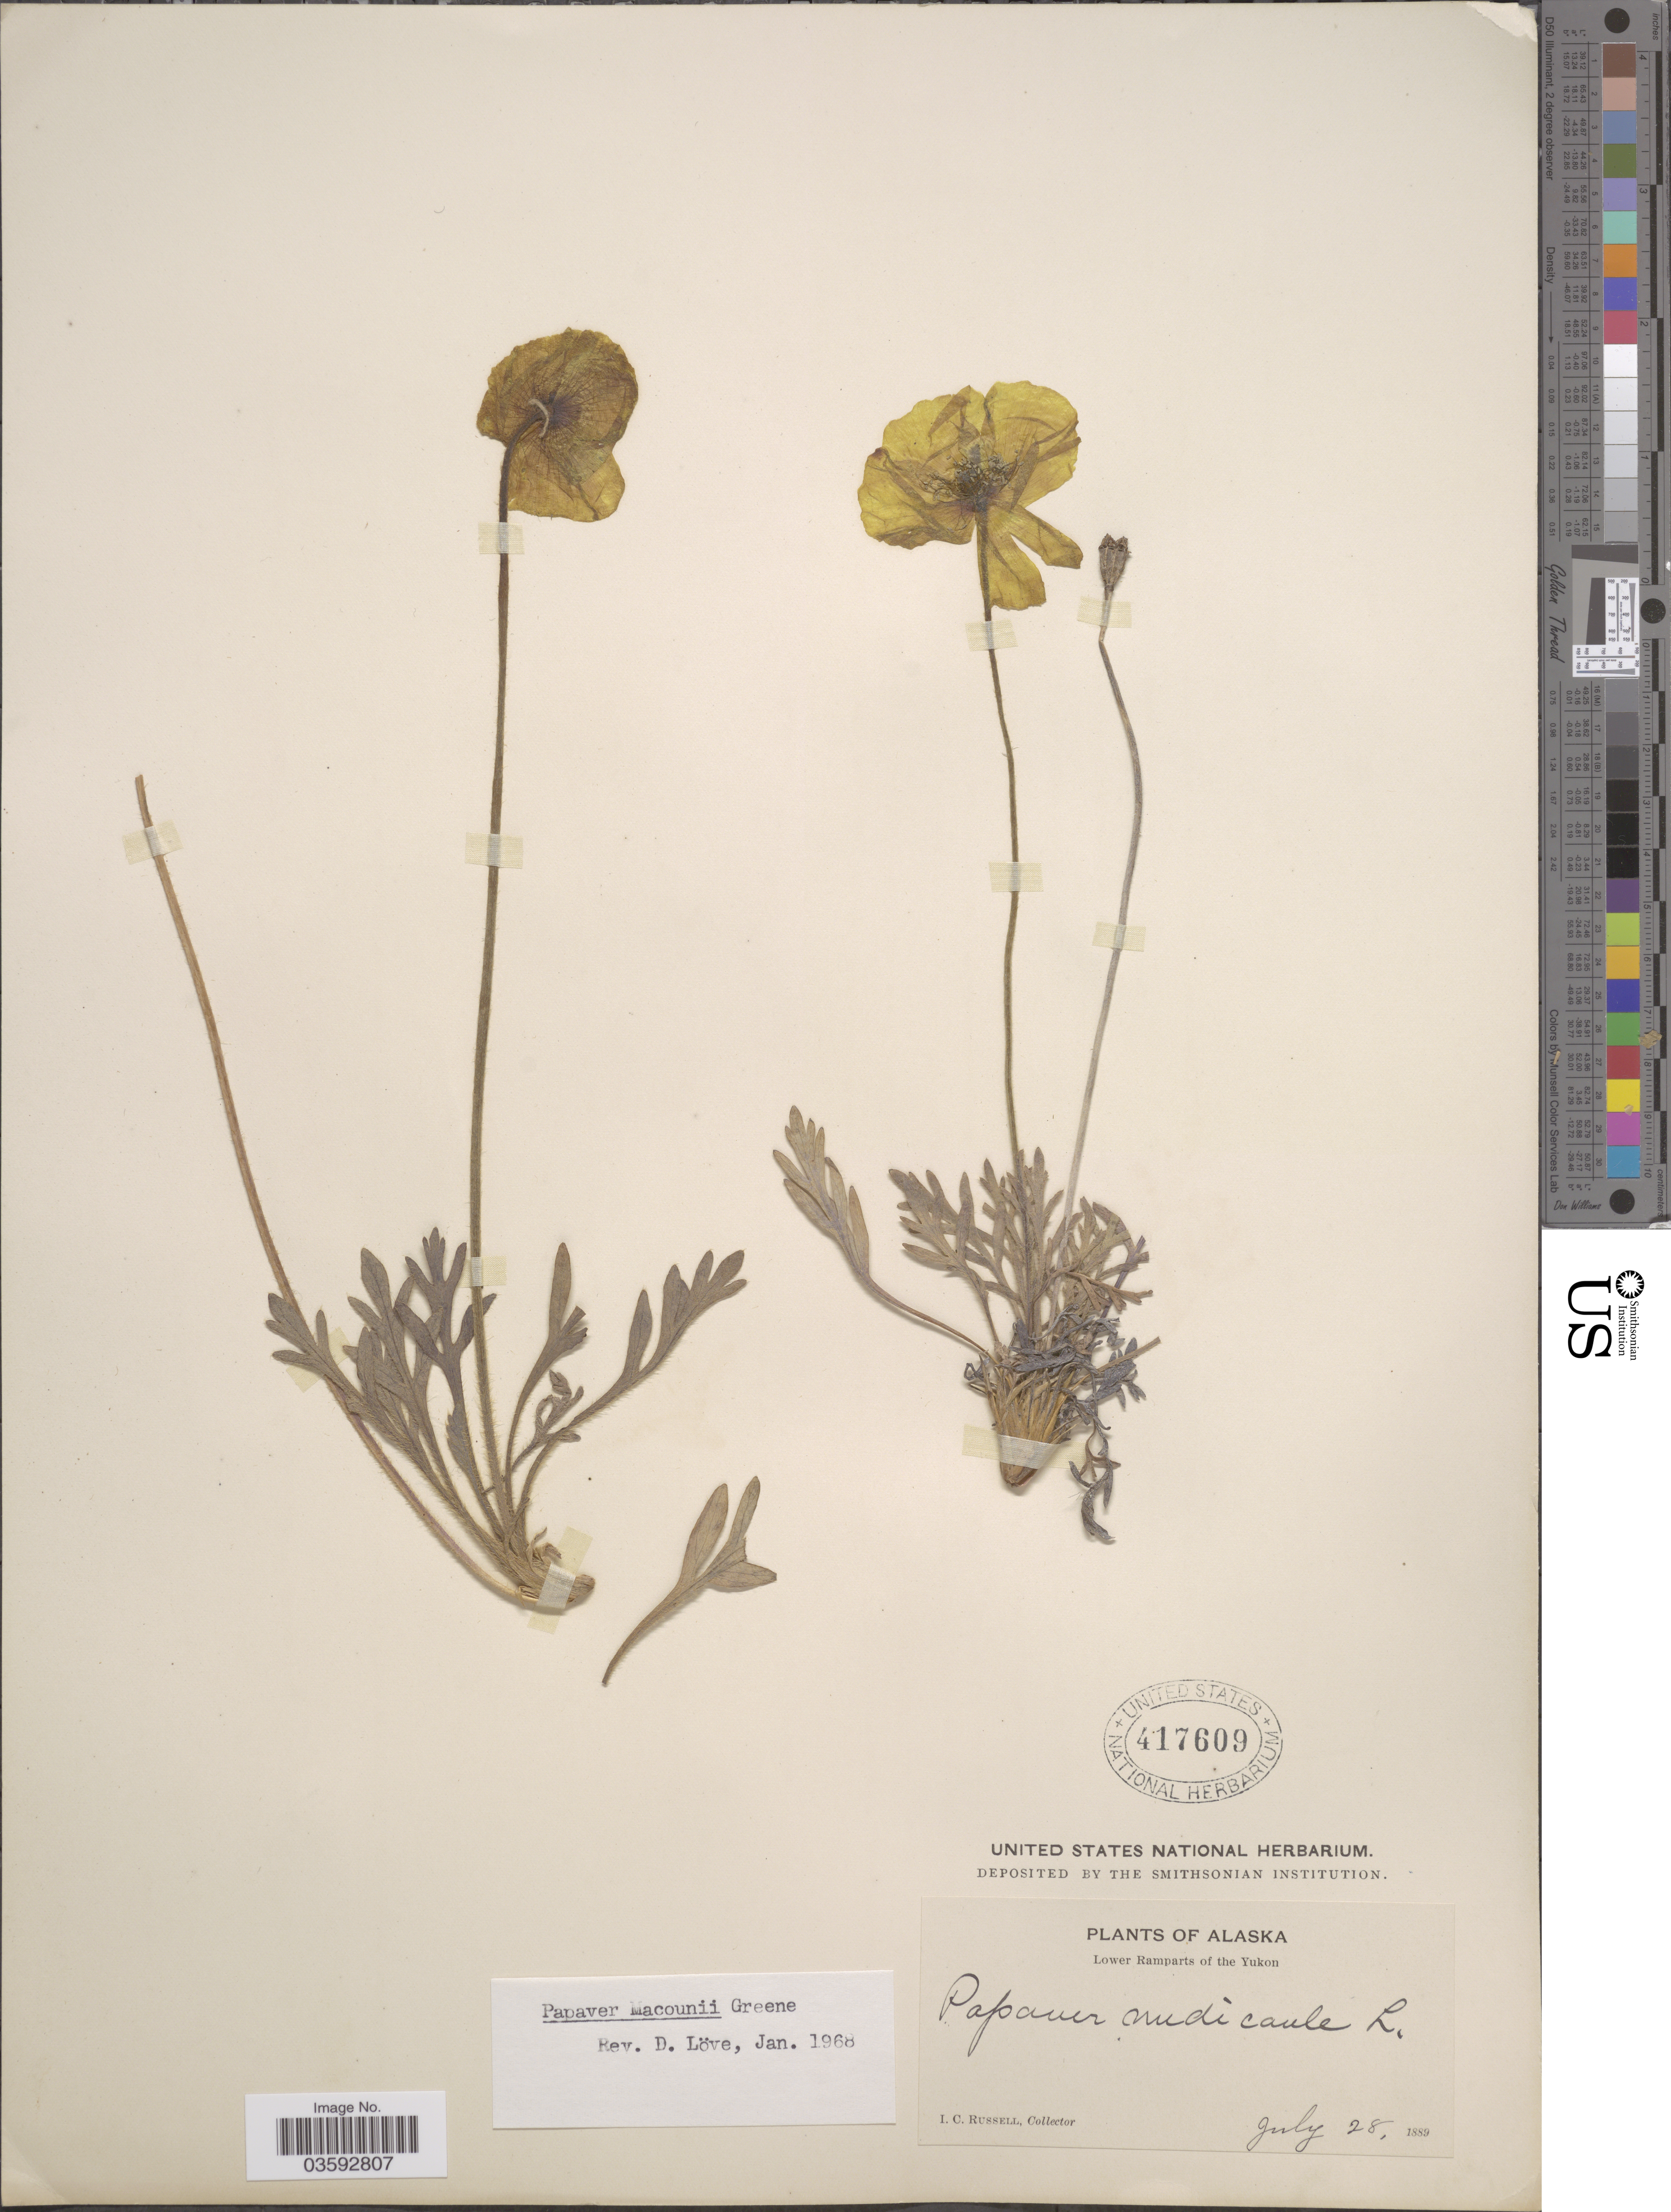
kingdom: Plantae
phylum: Tracheophyta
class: Magnoliopsida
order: Ranunculales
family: Papaveraceae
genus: Papaver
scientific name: Papaver macounii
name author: Greene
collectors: I. C. Russell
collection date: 1889-07-28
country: United States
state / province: Alaska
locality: Lower Ramparts of the Yukon.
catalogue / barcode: US 417609